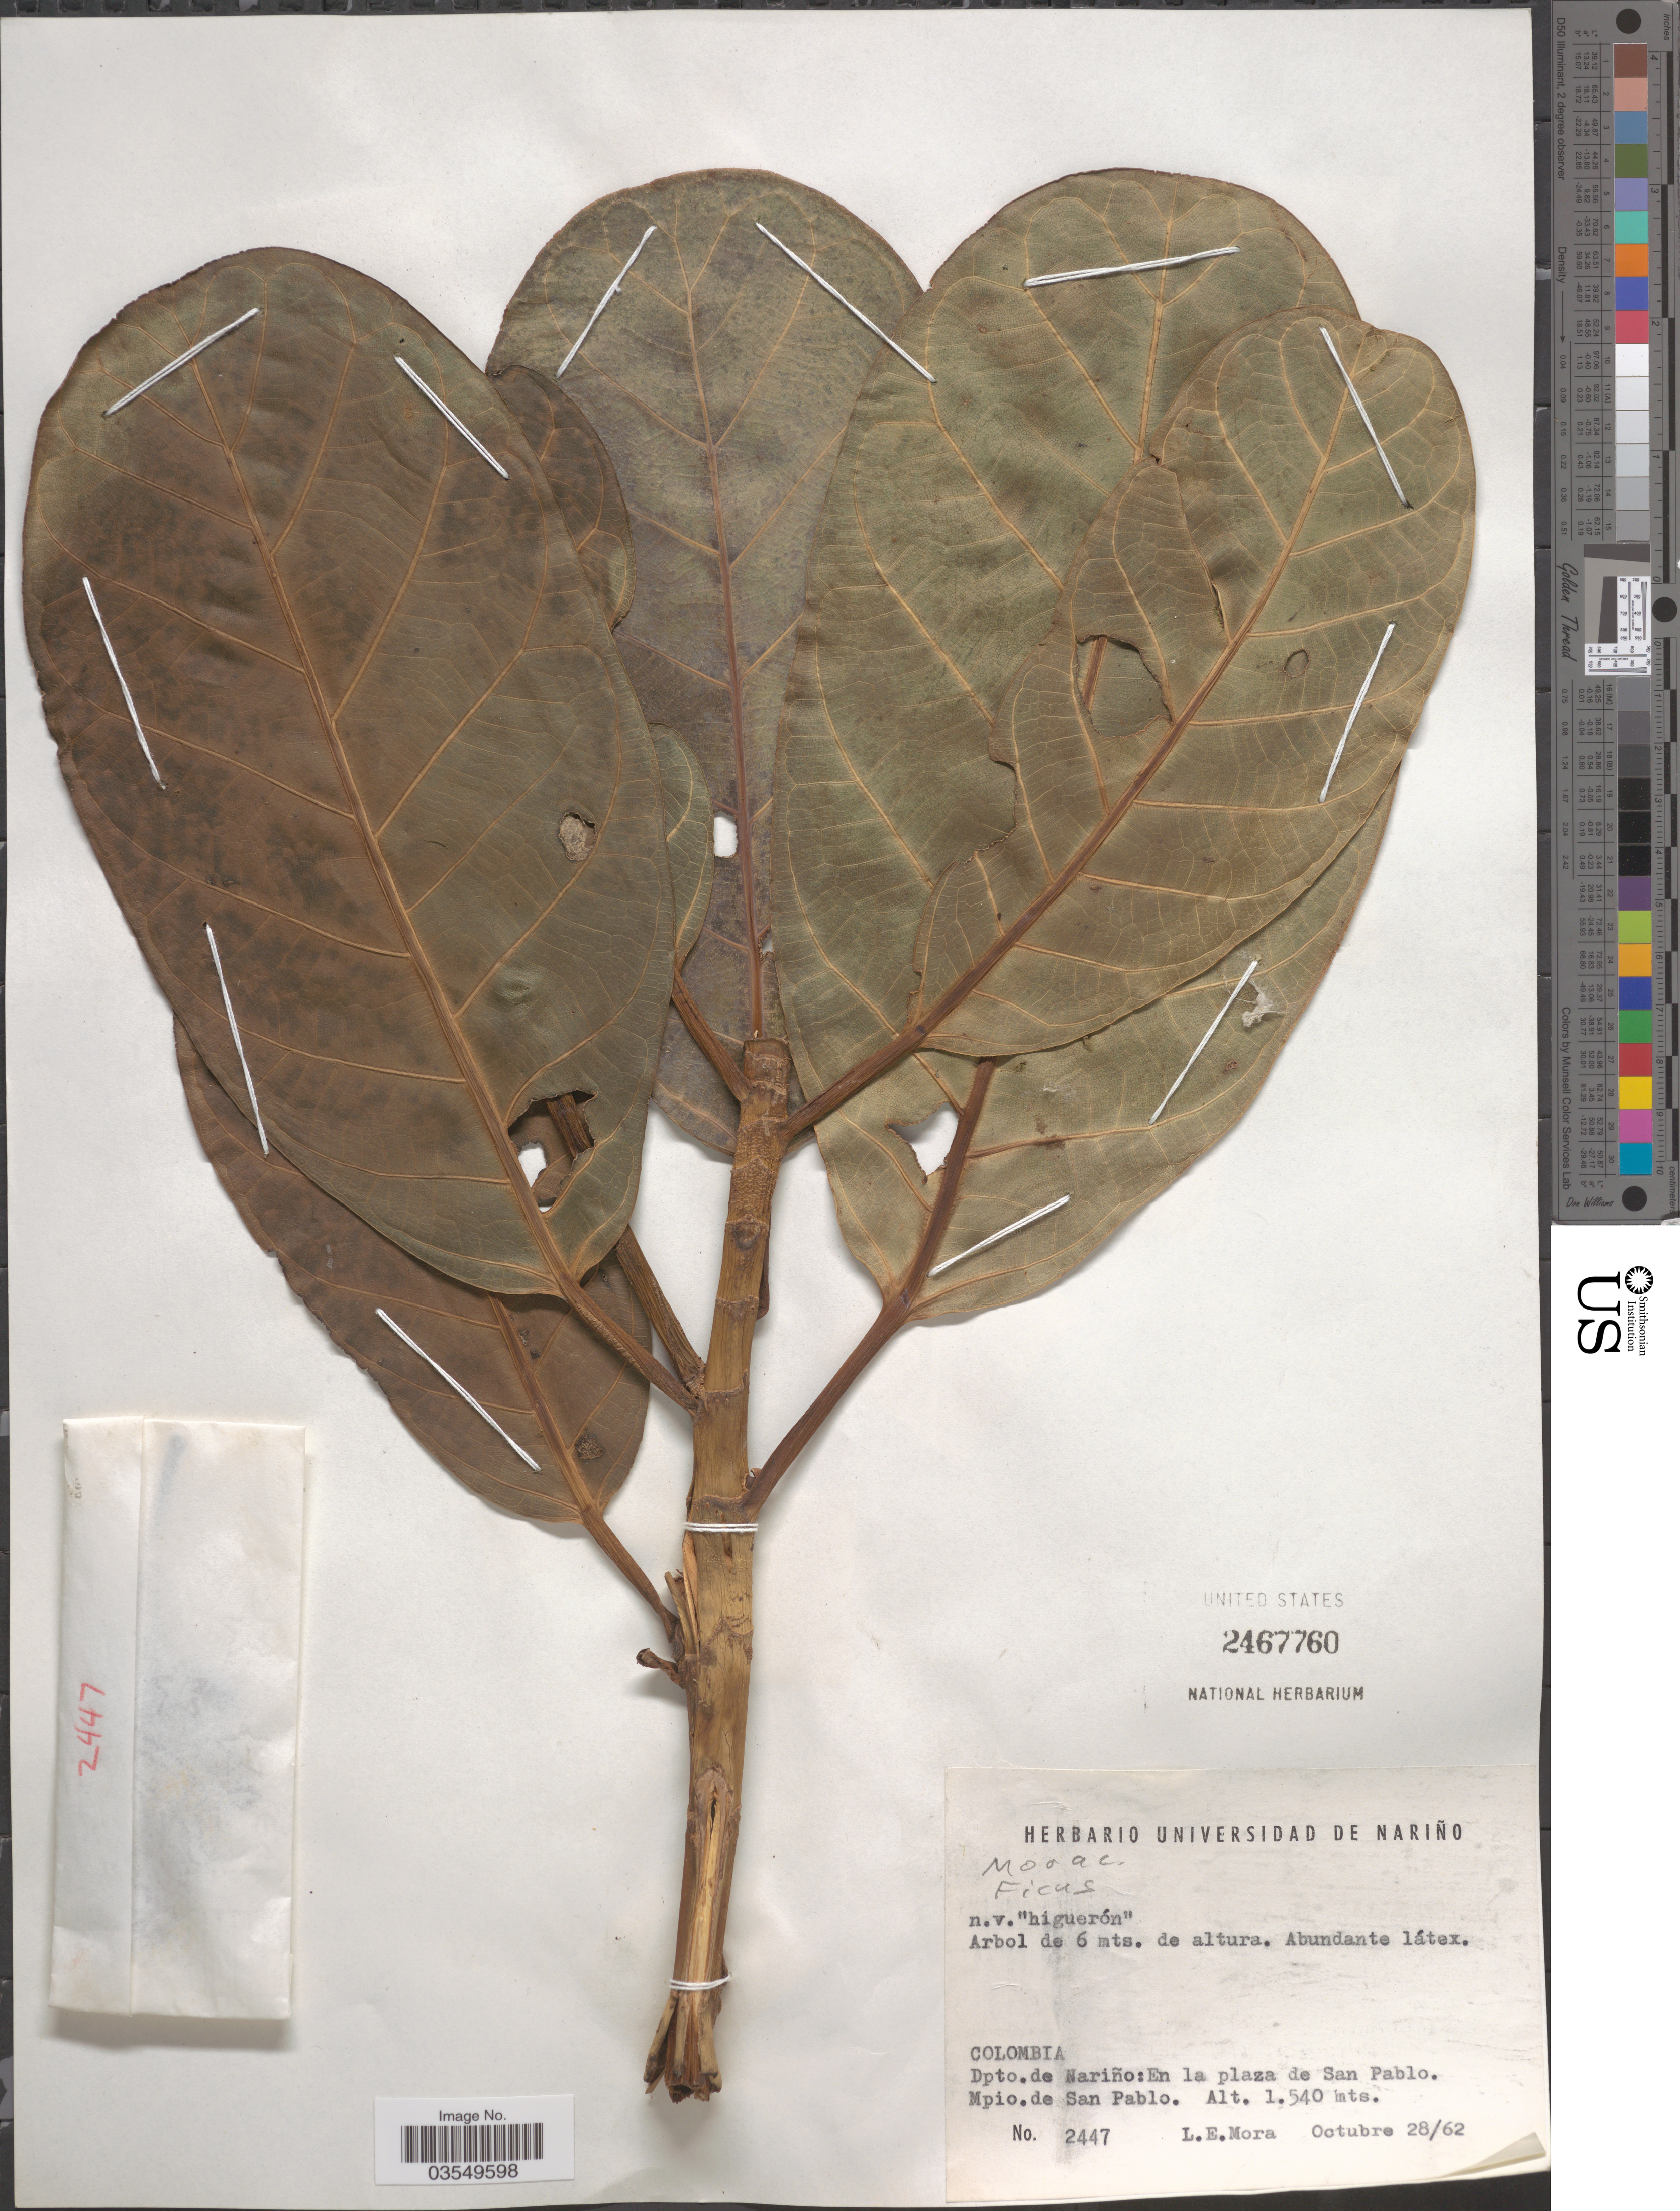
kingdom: Plantae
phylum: Tracheophyta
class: Magnoliopsida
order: Rosales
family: Moraceae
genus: Ficus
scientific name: Ficus sp.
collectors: L. Mora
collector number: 2447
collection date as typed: Transcribed d/m/y: 28/10/62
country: Colombia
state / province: Nariño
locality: Dpto.de Nariño:En la plaza de San Pablo. Mpio.de San Pablo.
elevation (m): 1540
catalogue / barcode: US 2467760